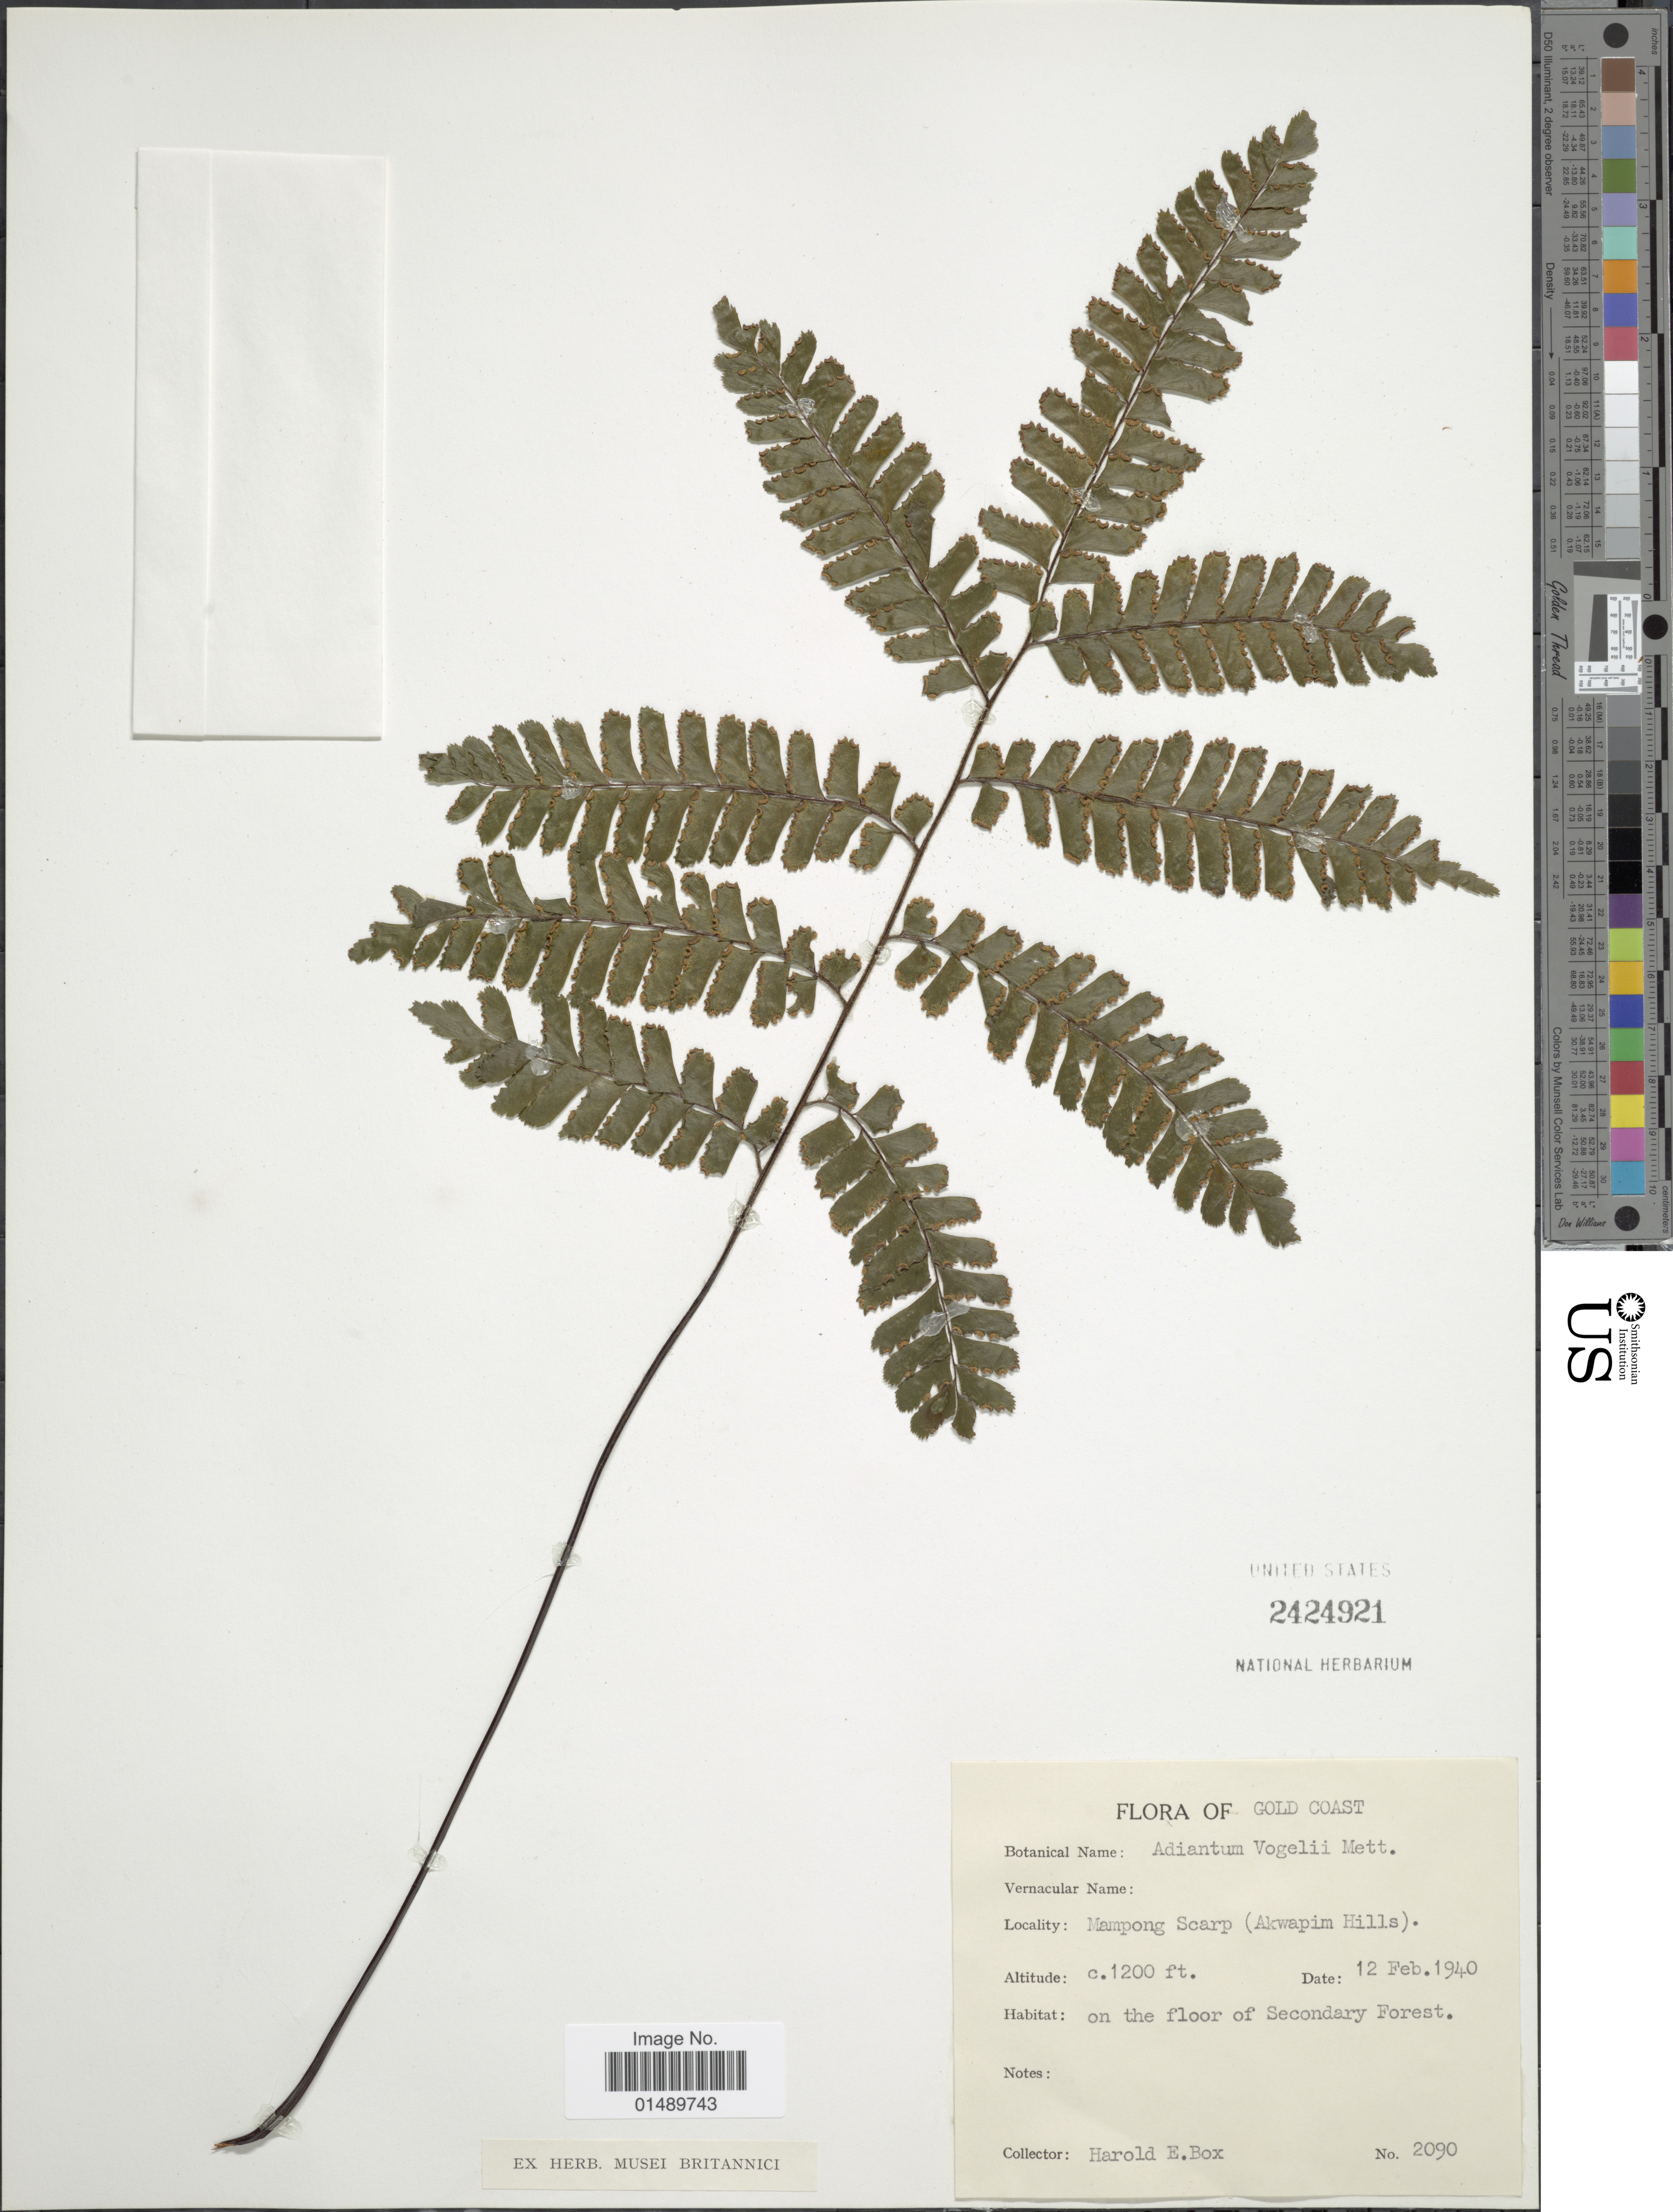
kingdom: Plantae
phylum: Tracheophyta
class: Polypodiopsida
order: Polypodiales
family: Pteridaceae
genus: Adiantum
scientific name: Adiantum vogelii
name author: Mett. ex Keys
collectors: H. E. Box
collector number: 2090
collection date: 1940-02-12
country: Ghana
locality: Gold Coast, Mampong Scarp (Akwapim Hills).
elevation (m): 366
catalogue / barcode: US 2424921